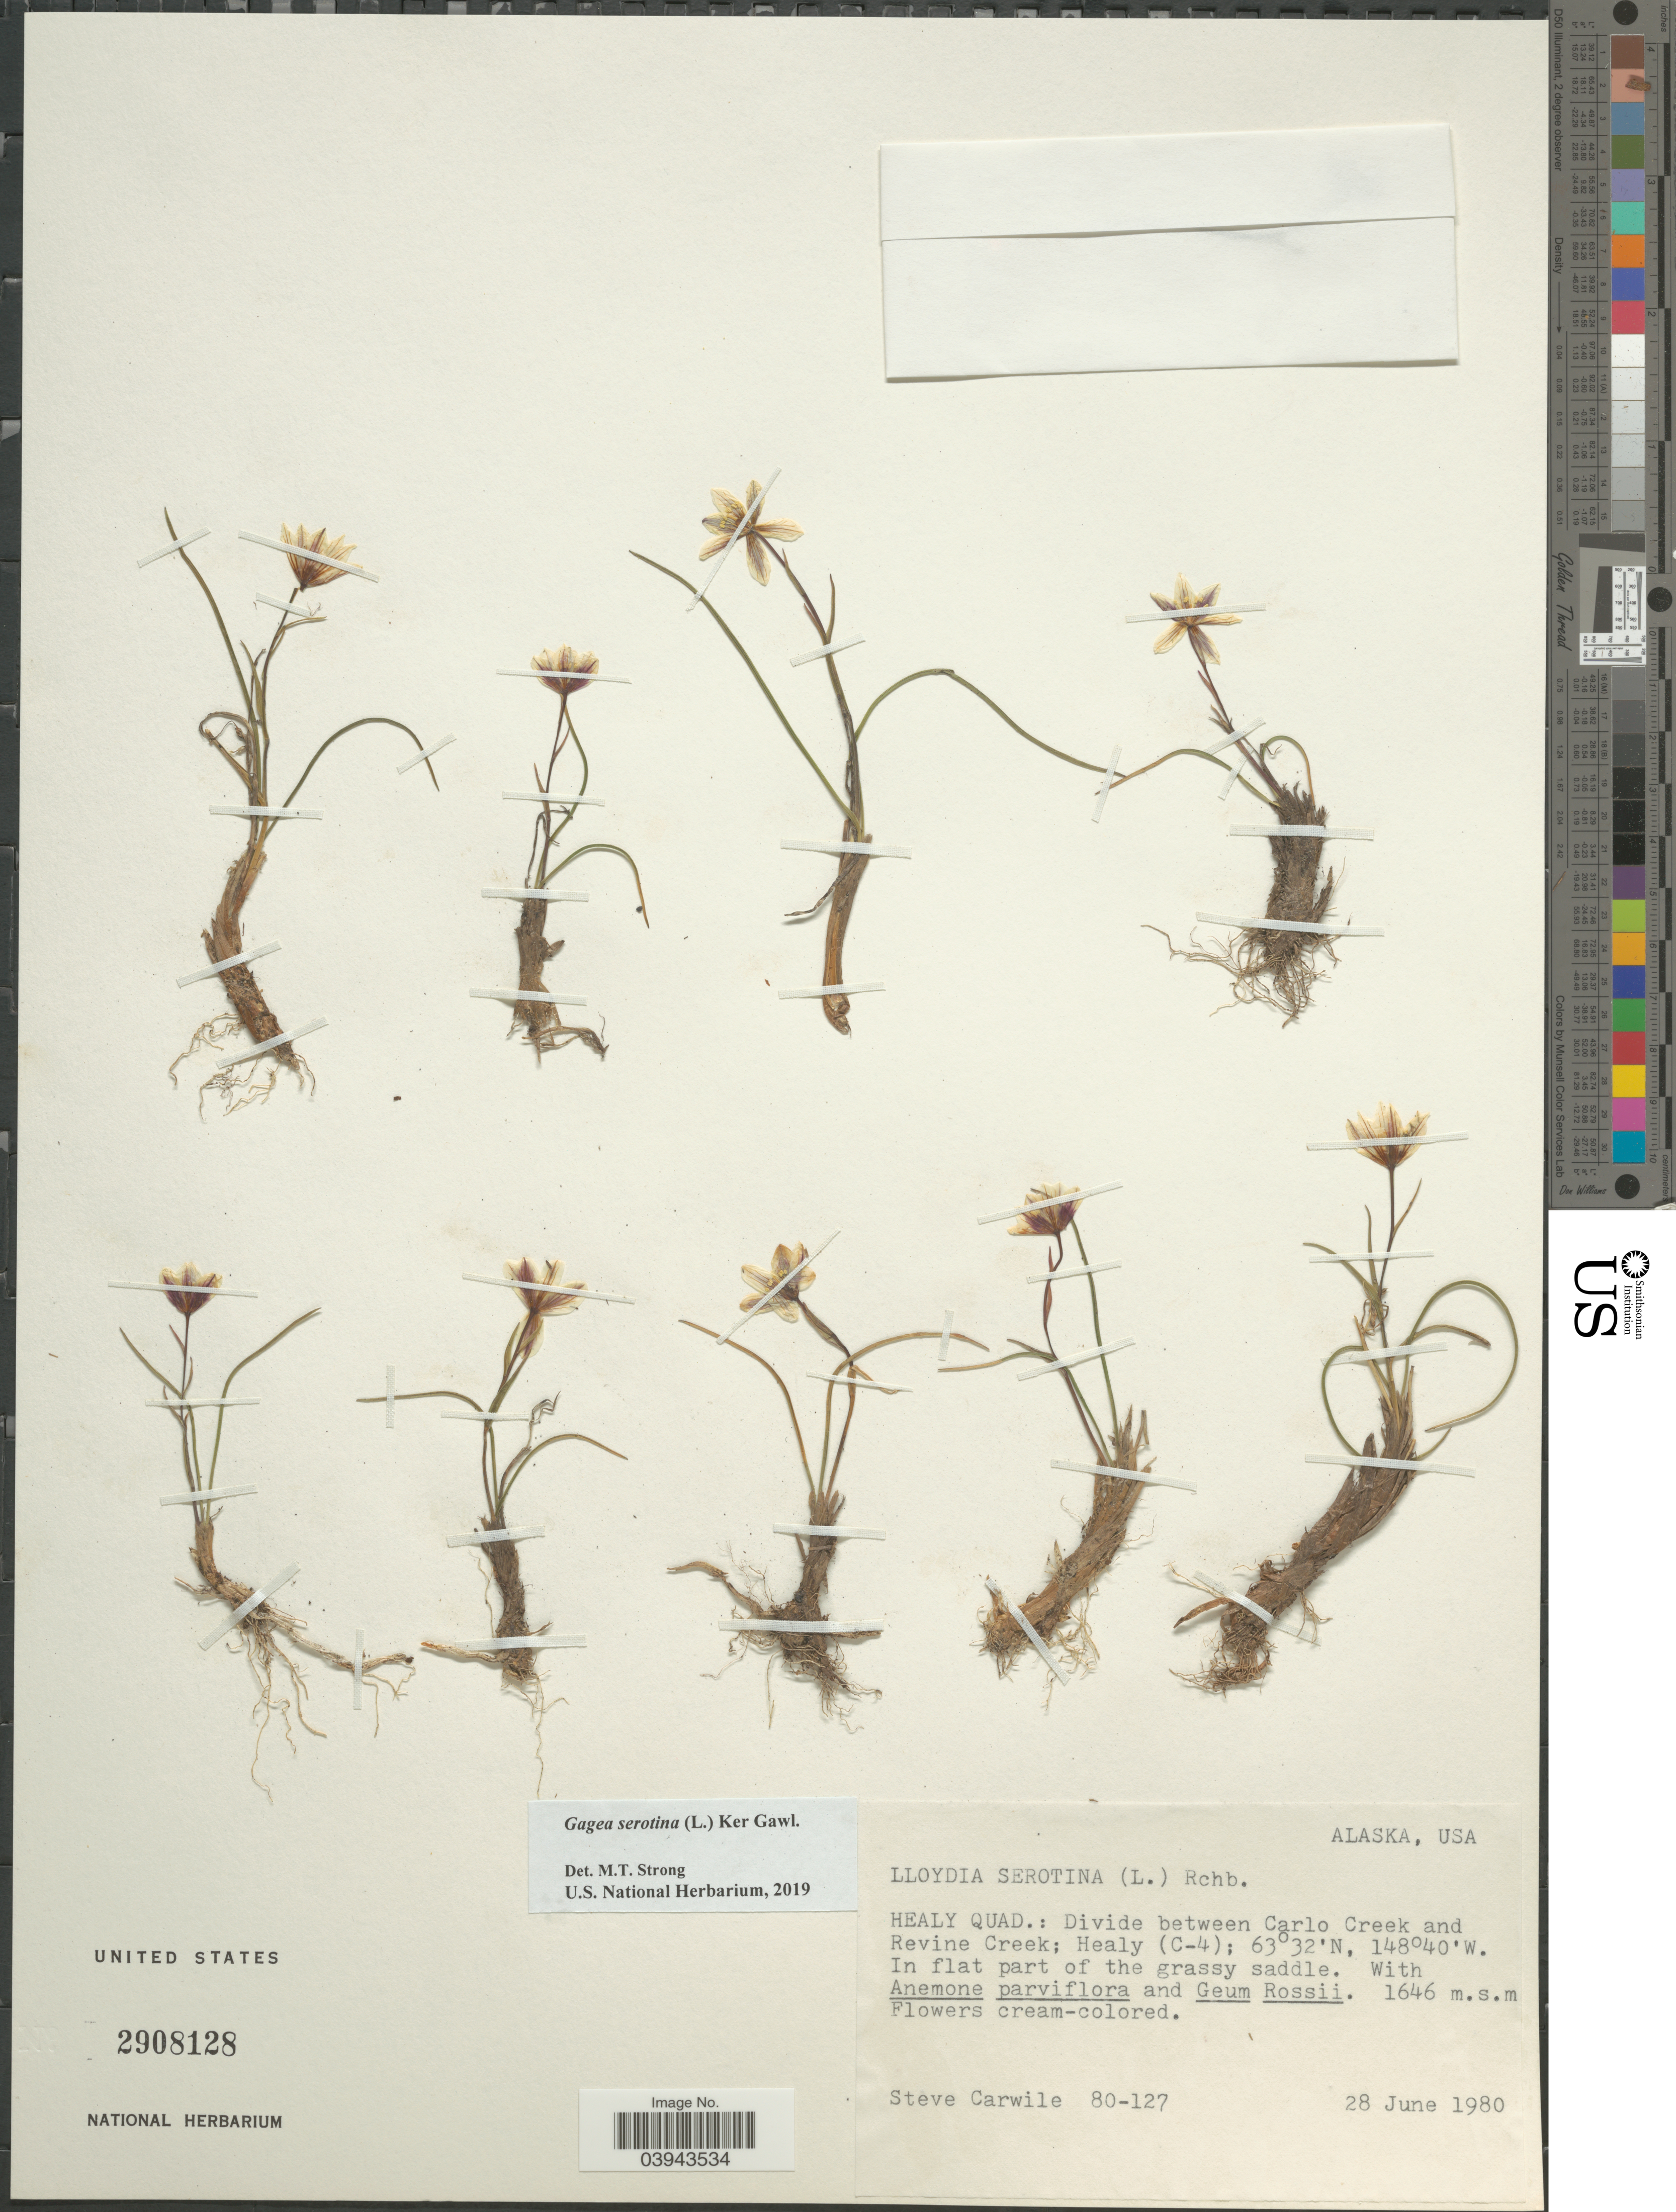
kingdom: Plantae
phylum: Tracheophyta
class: Liliopsida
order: Liliales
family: Liliaceae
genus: Lloydia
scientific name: Lloydia serotina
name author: (L.) Salisb. ex Rchb.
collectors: S. Carwile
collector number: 80-127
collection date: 1980-06-28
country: United States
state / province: Alaska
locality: Healy Quad.: Divide between Carlo Creek and Revine Creek, Healy (C-4).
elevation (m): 1646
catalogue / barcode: US 2908128